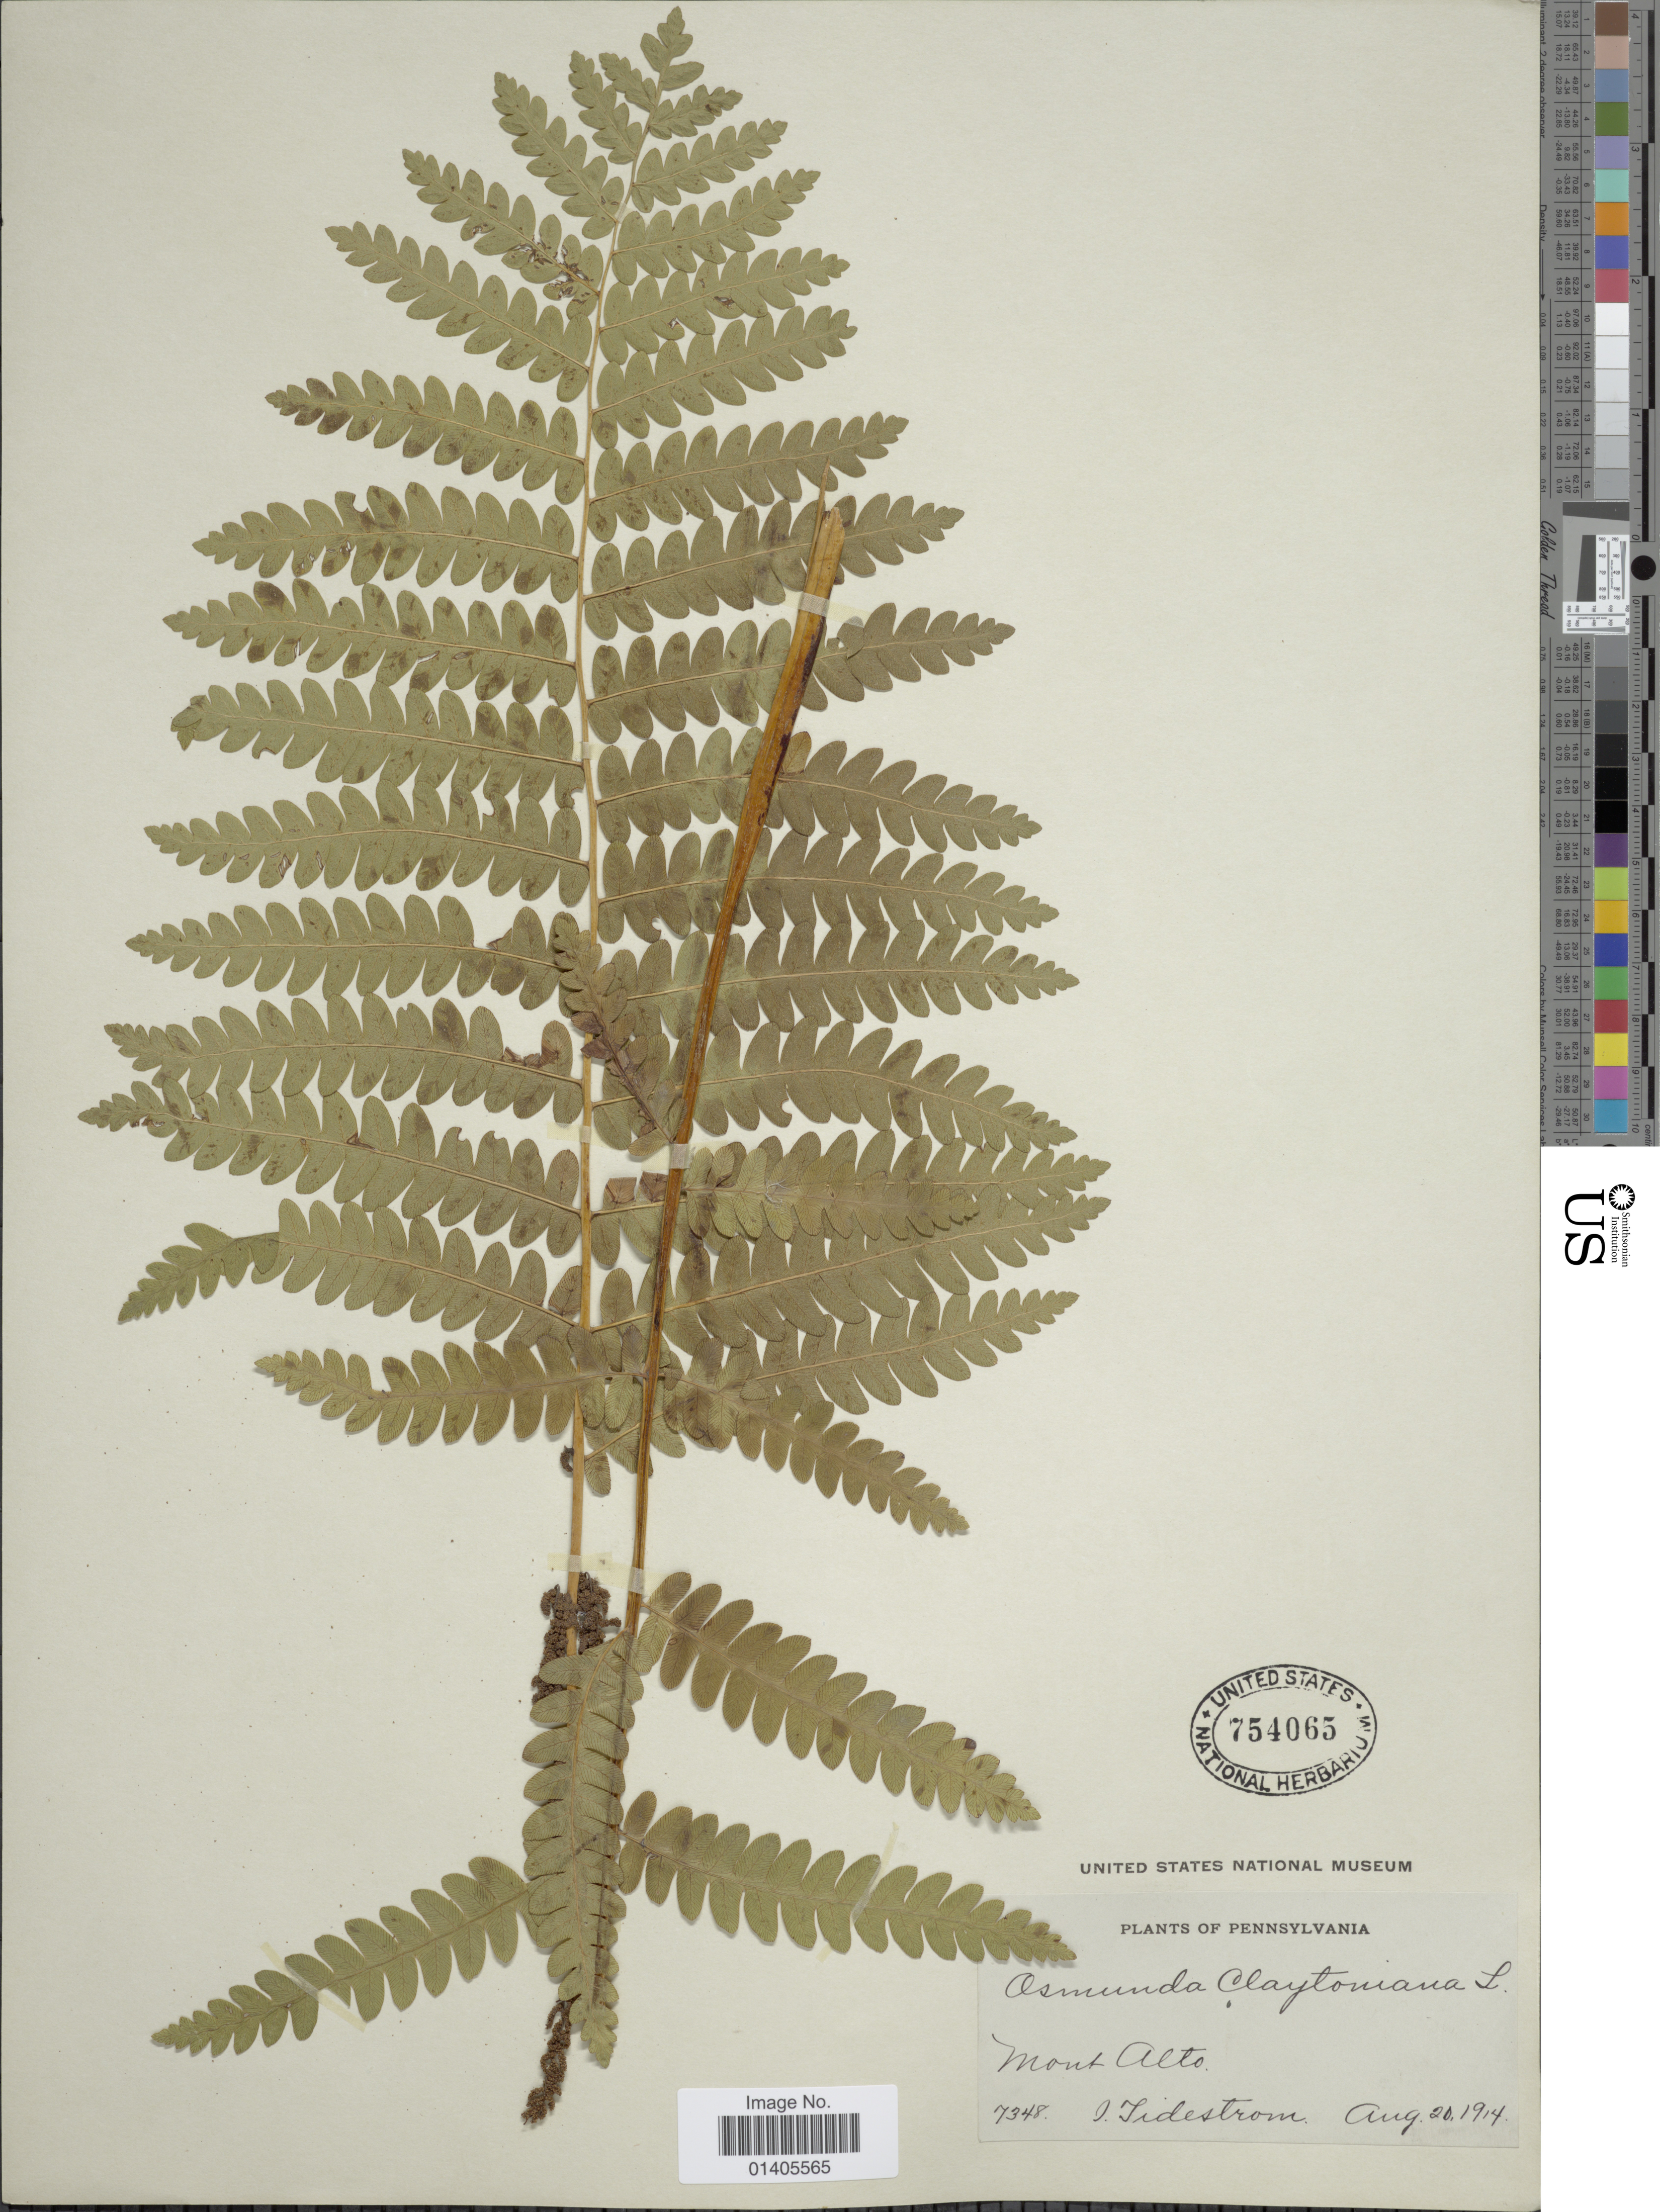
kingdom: Plantae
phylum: Tracheophyta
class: Polypodiopsida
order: Osmundales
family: Osmundaceae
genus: Osmunda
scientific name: Osmunda claytoniana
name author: (L.) Tagawa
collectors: I. F. Tidestrom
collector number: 7348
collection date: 1914-08-20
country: United States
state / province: Pennsylvania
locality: Mount Alto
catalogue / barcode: US 754065